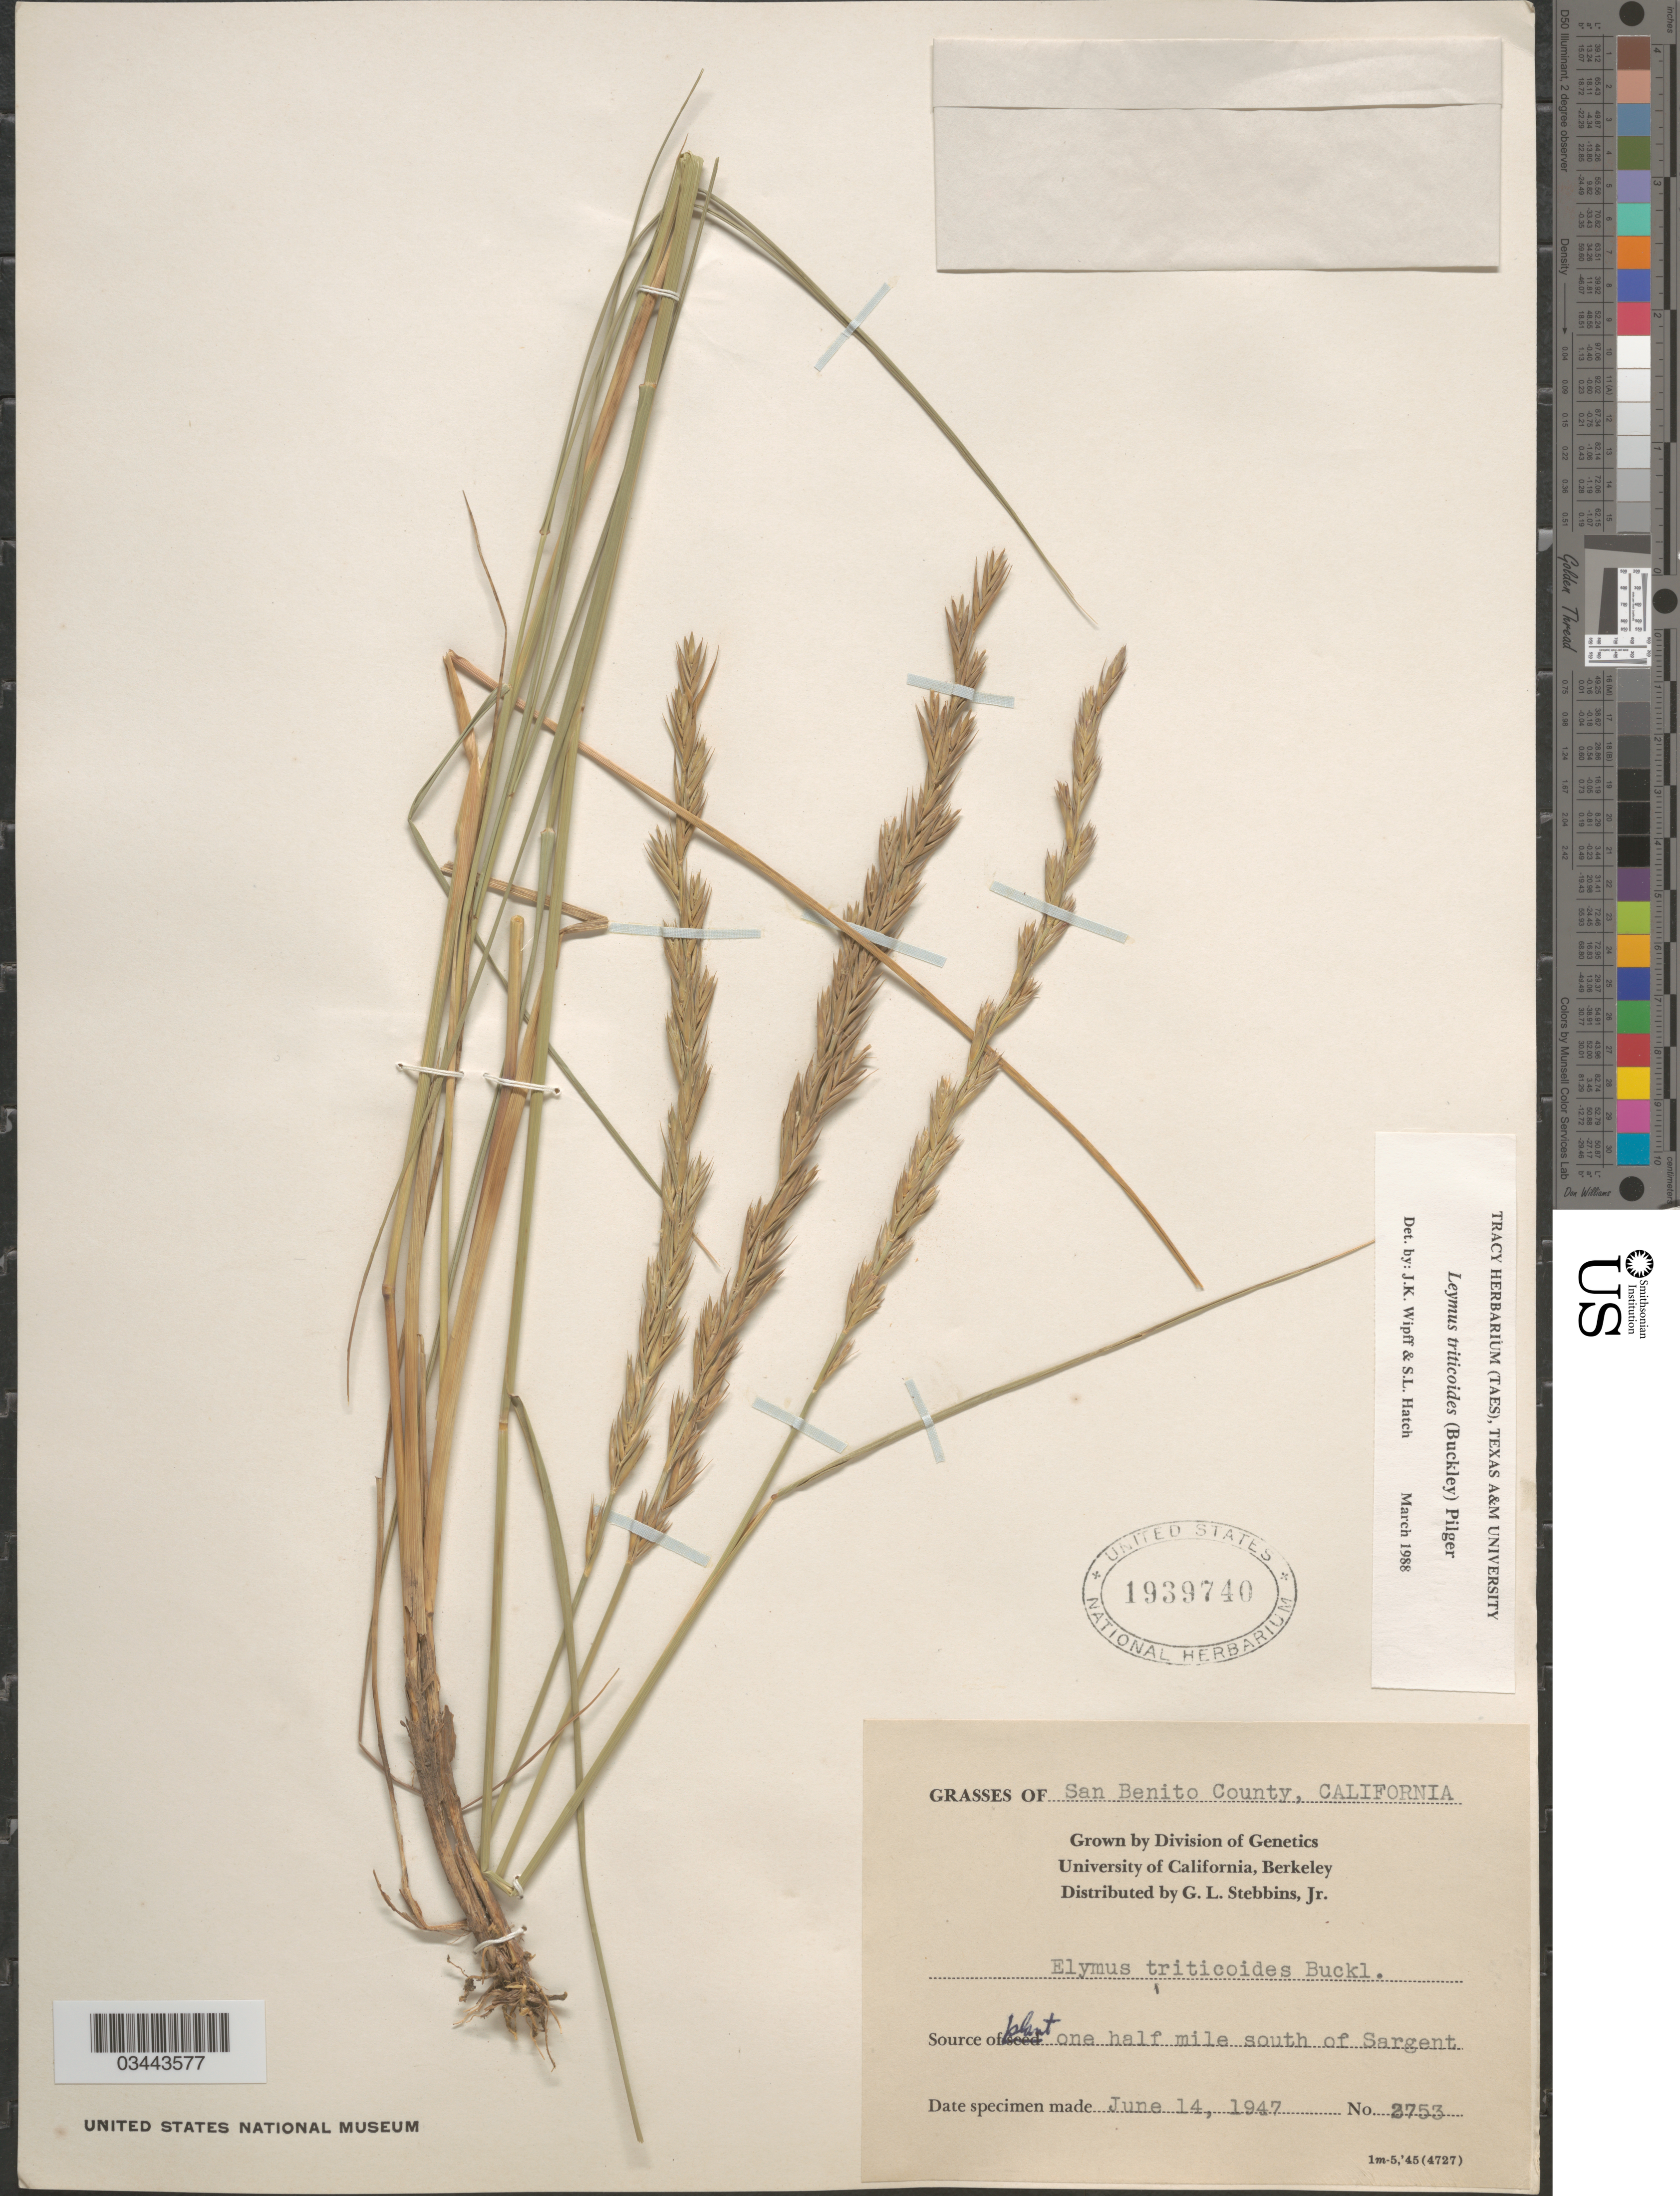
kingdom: Plantae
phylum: Tracheophyta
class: Liliopsida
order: Poales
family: Poaceae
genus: Leymus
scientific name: Leymus triticoides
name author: (Buckley) Pilg.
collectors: G. L. Stebbins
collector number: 2753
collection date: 1947-06-14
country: United States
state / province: California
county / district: Alameda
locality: Grown by Division of Genetics. University of California, Berkeley.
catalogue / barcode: US 1939740